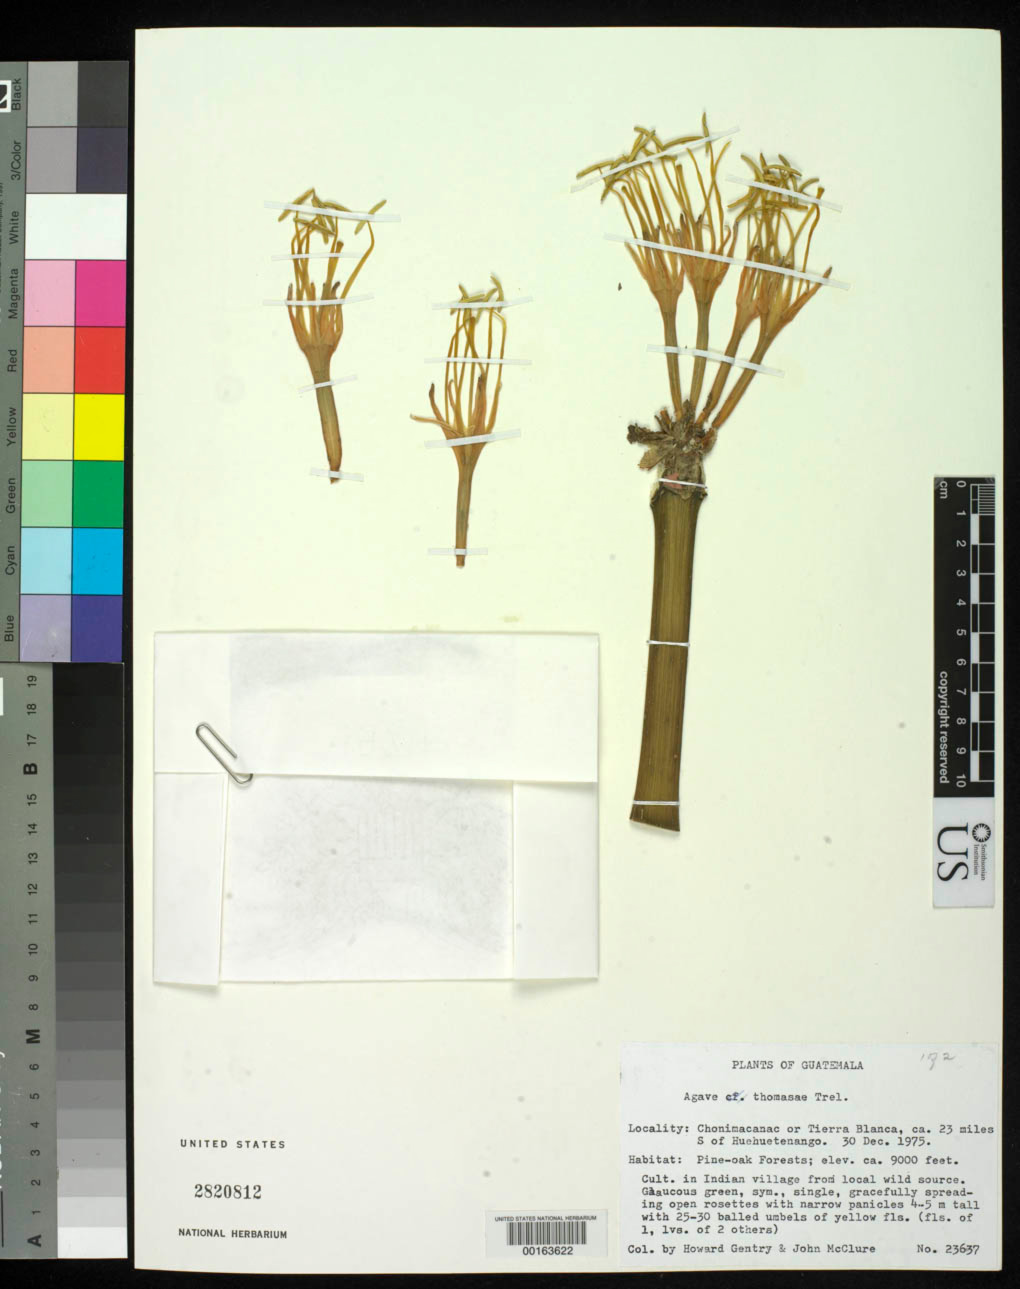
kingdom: Plantae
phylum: Tracheophyta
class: Liliopsida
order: Asparagales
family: Asparagaceae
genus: Agave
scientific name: Agave thomasiae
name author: Trel.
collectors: H. S. Gentry & J. McClure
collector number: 23637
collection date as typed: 30 Dec 1975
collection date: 1975-12-30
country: Guatemala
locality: S of Huehuetenango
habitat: Pine oak forests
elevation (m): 2743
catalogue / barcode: US 2820812